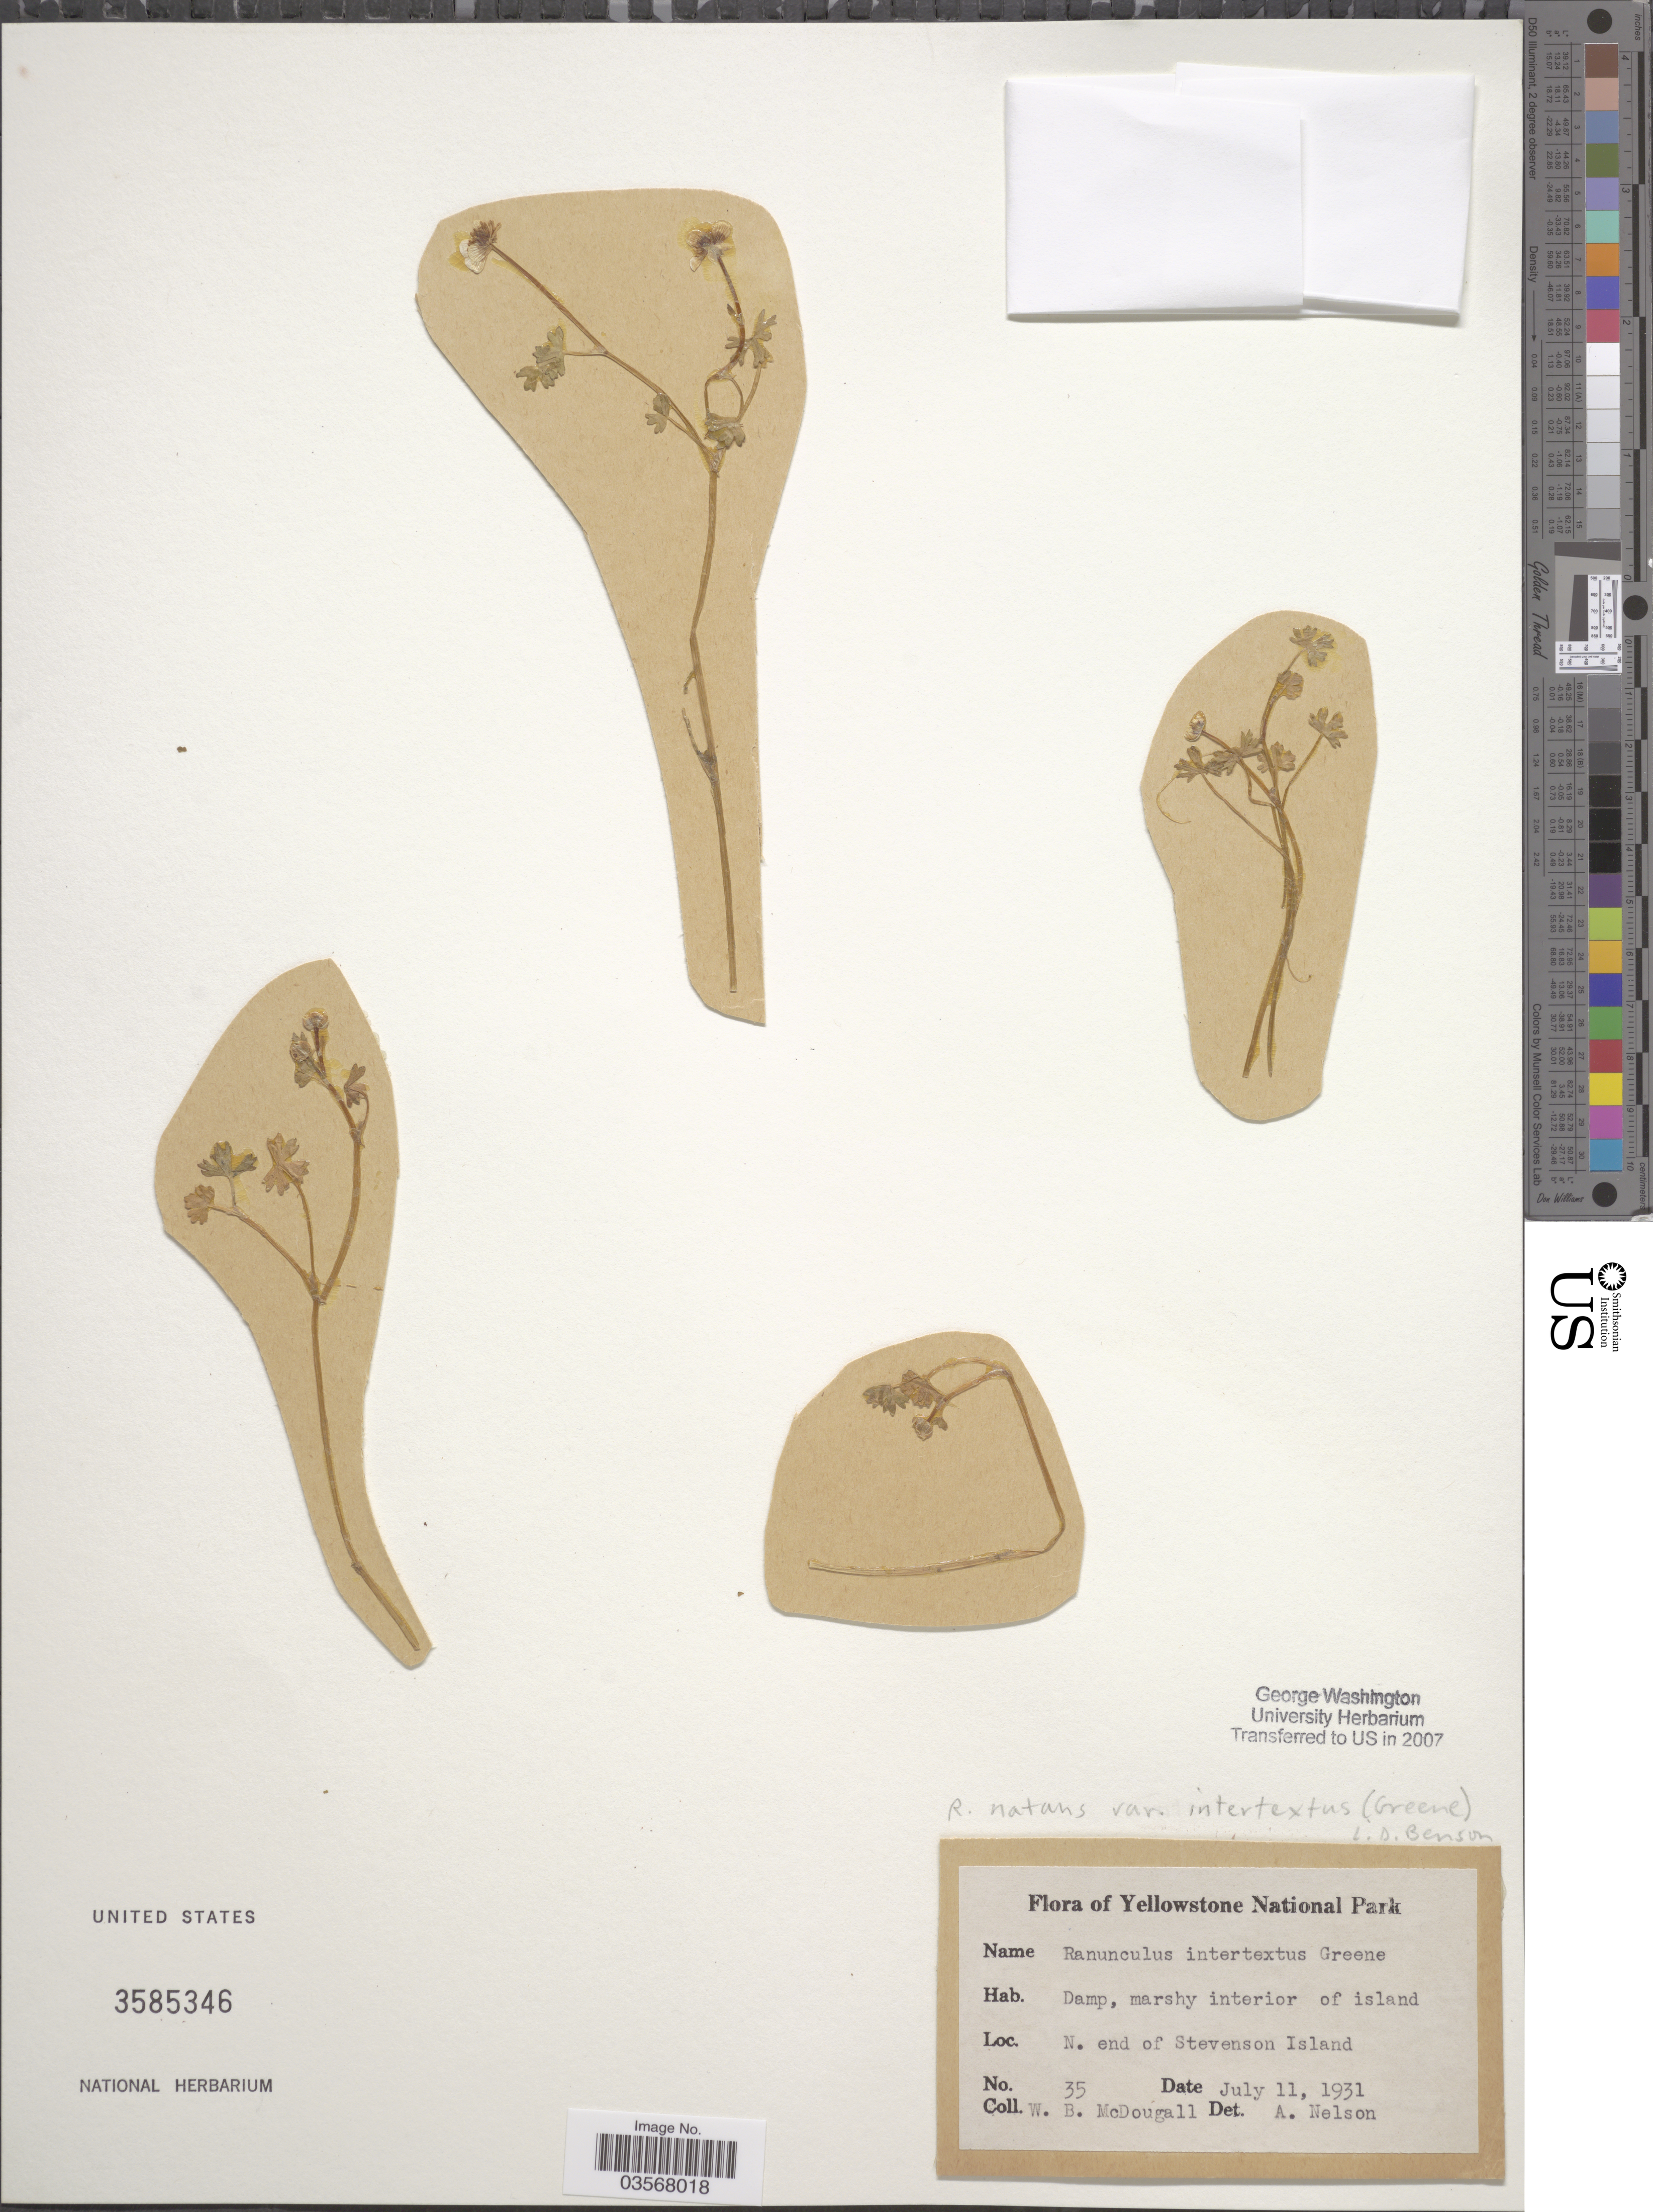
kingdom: Plantae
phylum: Tracheophyta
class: Magnoliopsida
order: Ranunculales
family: Ranunculaceae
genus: Ranunculus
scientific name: Ranunculus natans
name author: C.A. Mey.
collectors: W. B. McDougall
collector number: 35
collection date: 1931-07-11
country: United States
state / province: Wyoming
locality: Yellowstone National Park. N. end of Stevenson Island.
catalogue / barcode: US 3585346